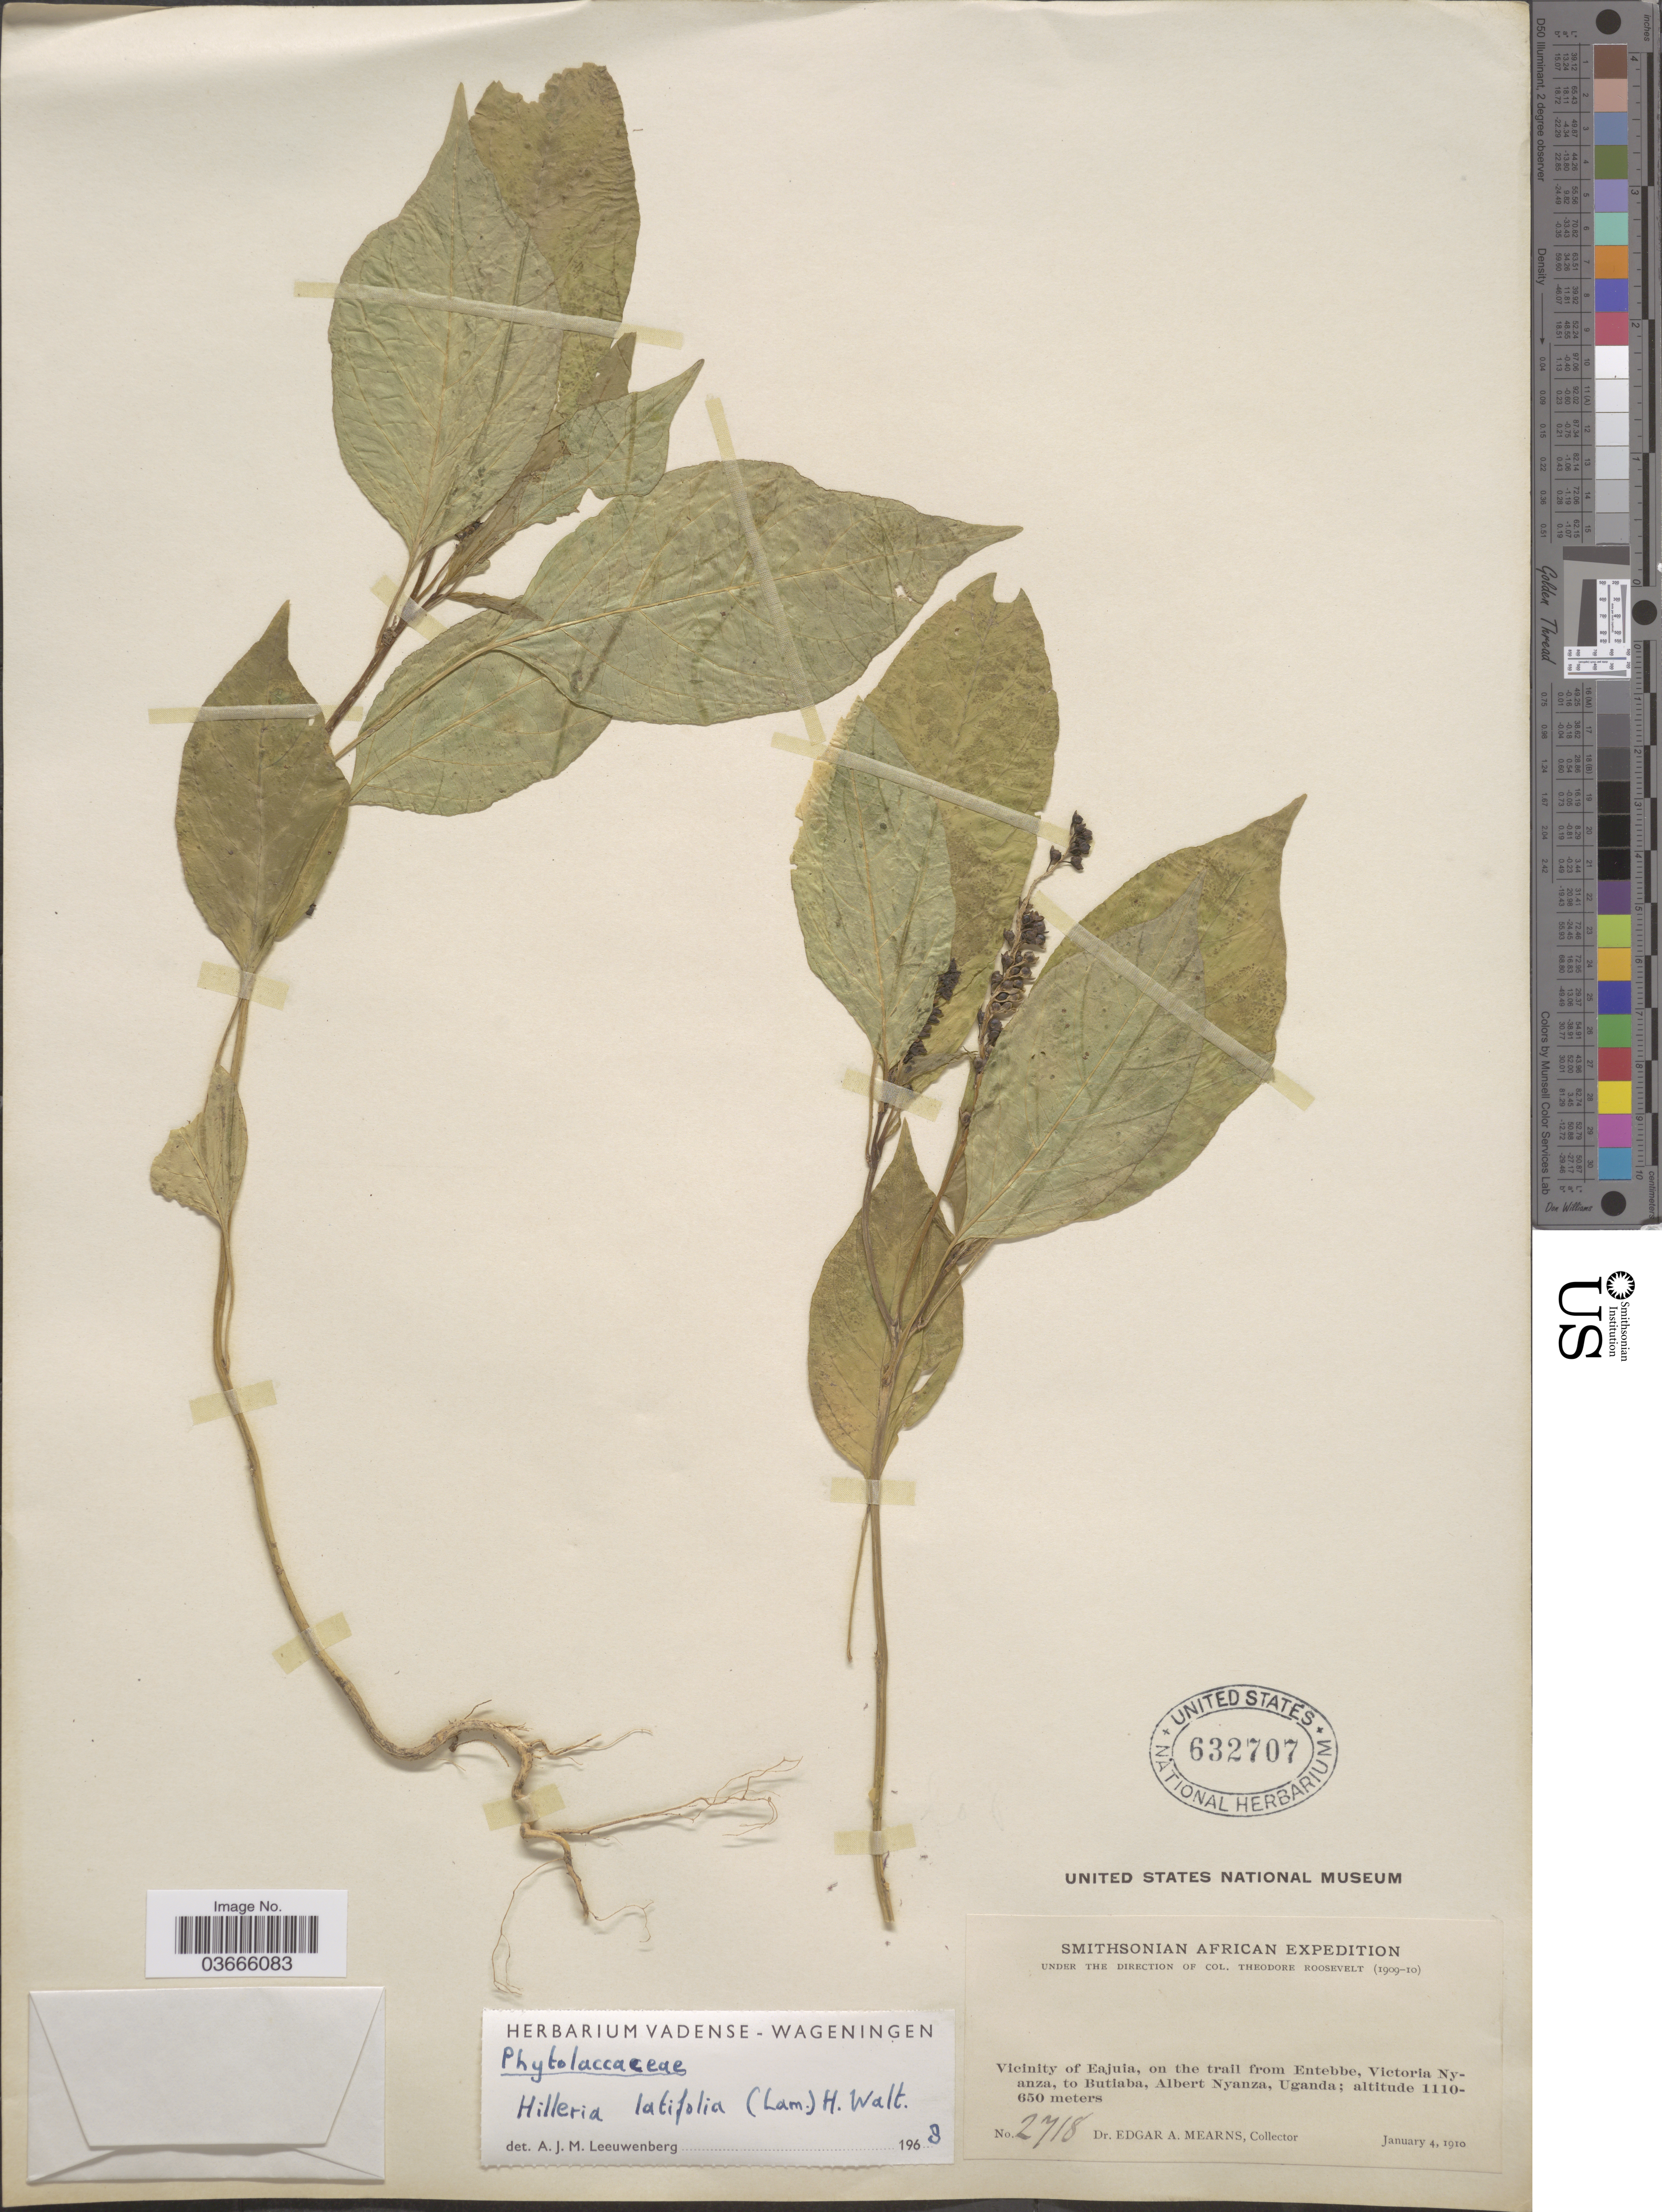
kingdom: Plantae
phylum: Tracheophyta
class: Magnoliopsida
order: Caryophyllales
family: Phytolaccaceae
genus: Hilleria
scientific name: Hilleria latifolia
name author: (Lam.) H. Walter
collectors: E. A. Mearns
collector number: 2718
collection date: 1910-01-04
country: Uganda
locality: Vicinity of Eajuia, on the trail from Entebbe, Victoria Nyanza, to Butiaba, Albert Nyanza, Uganda.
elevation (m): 650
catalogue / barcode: US 632707